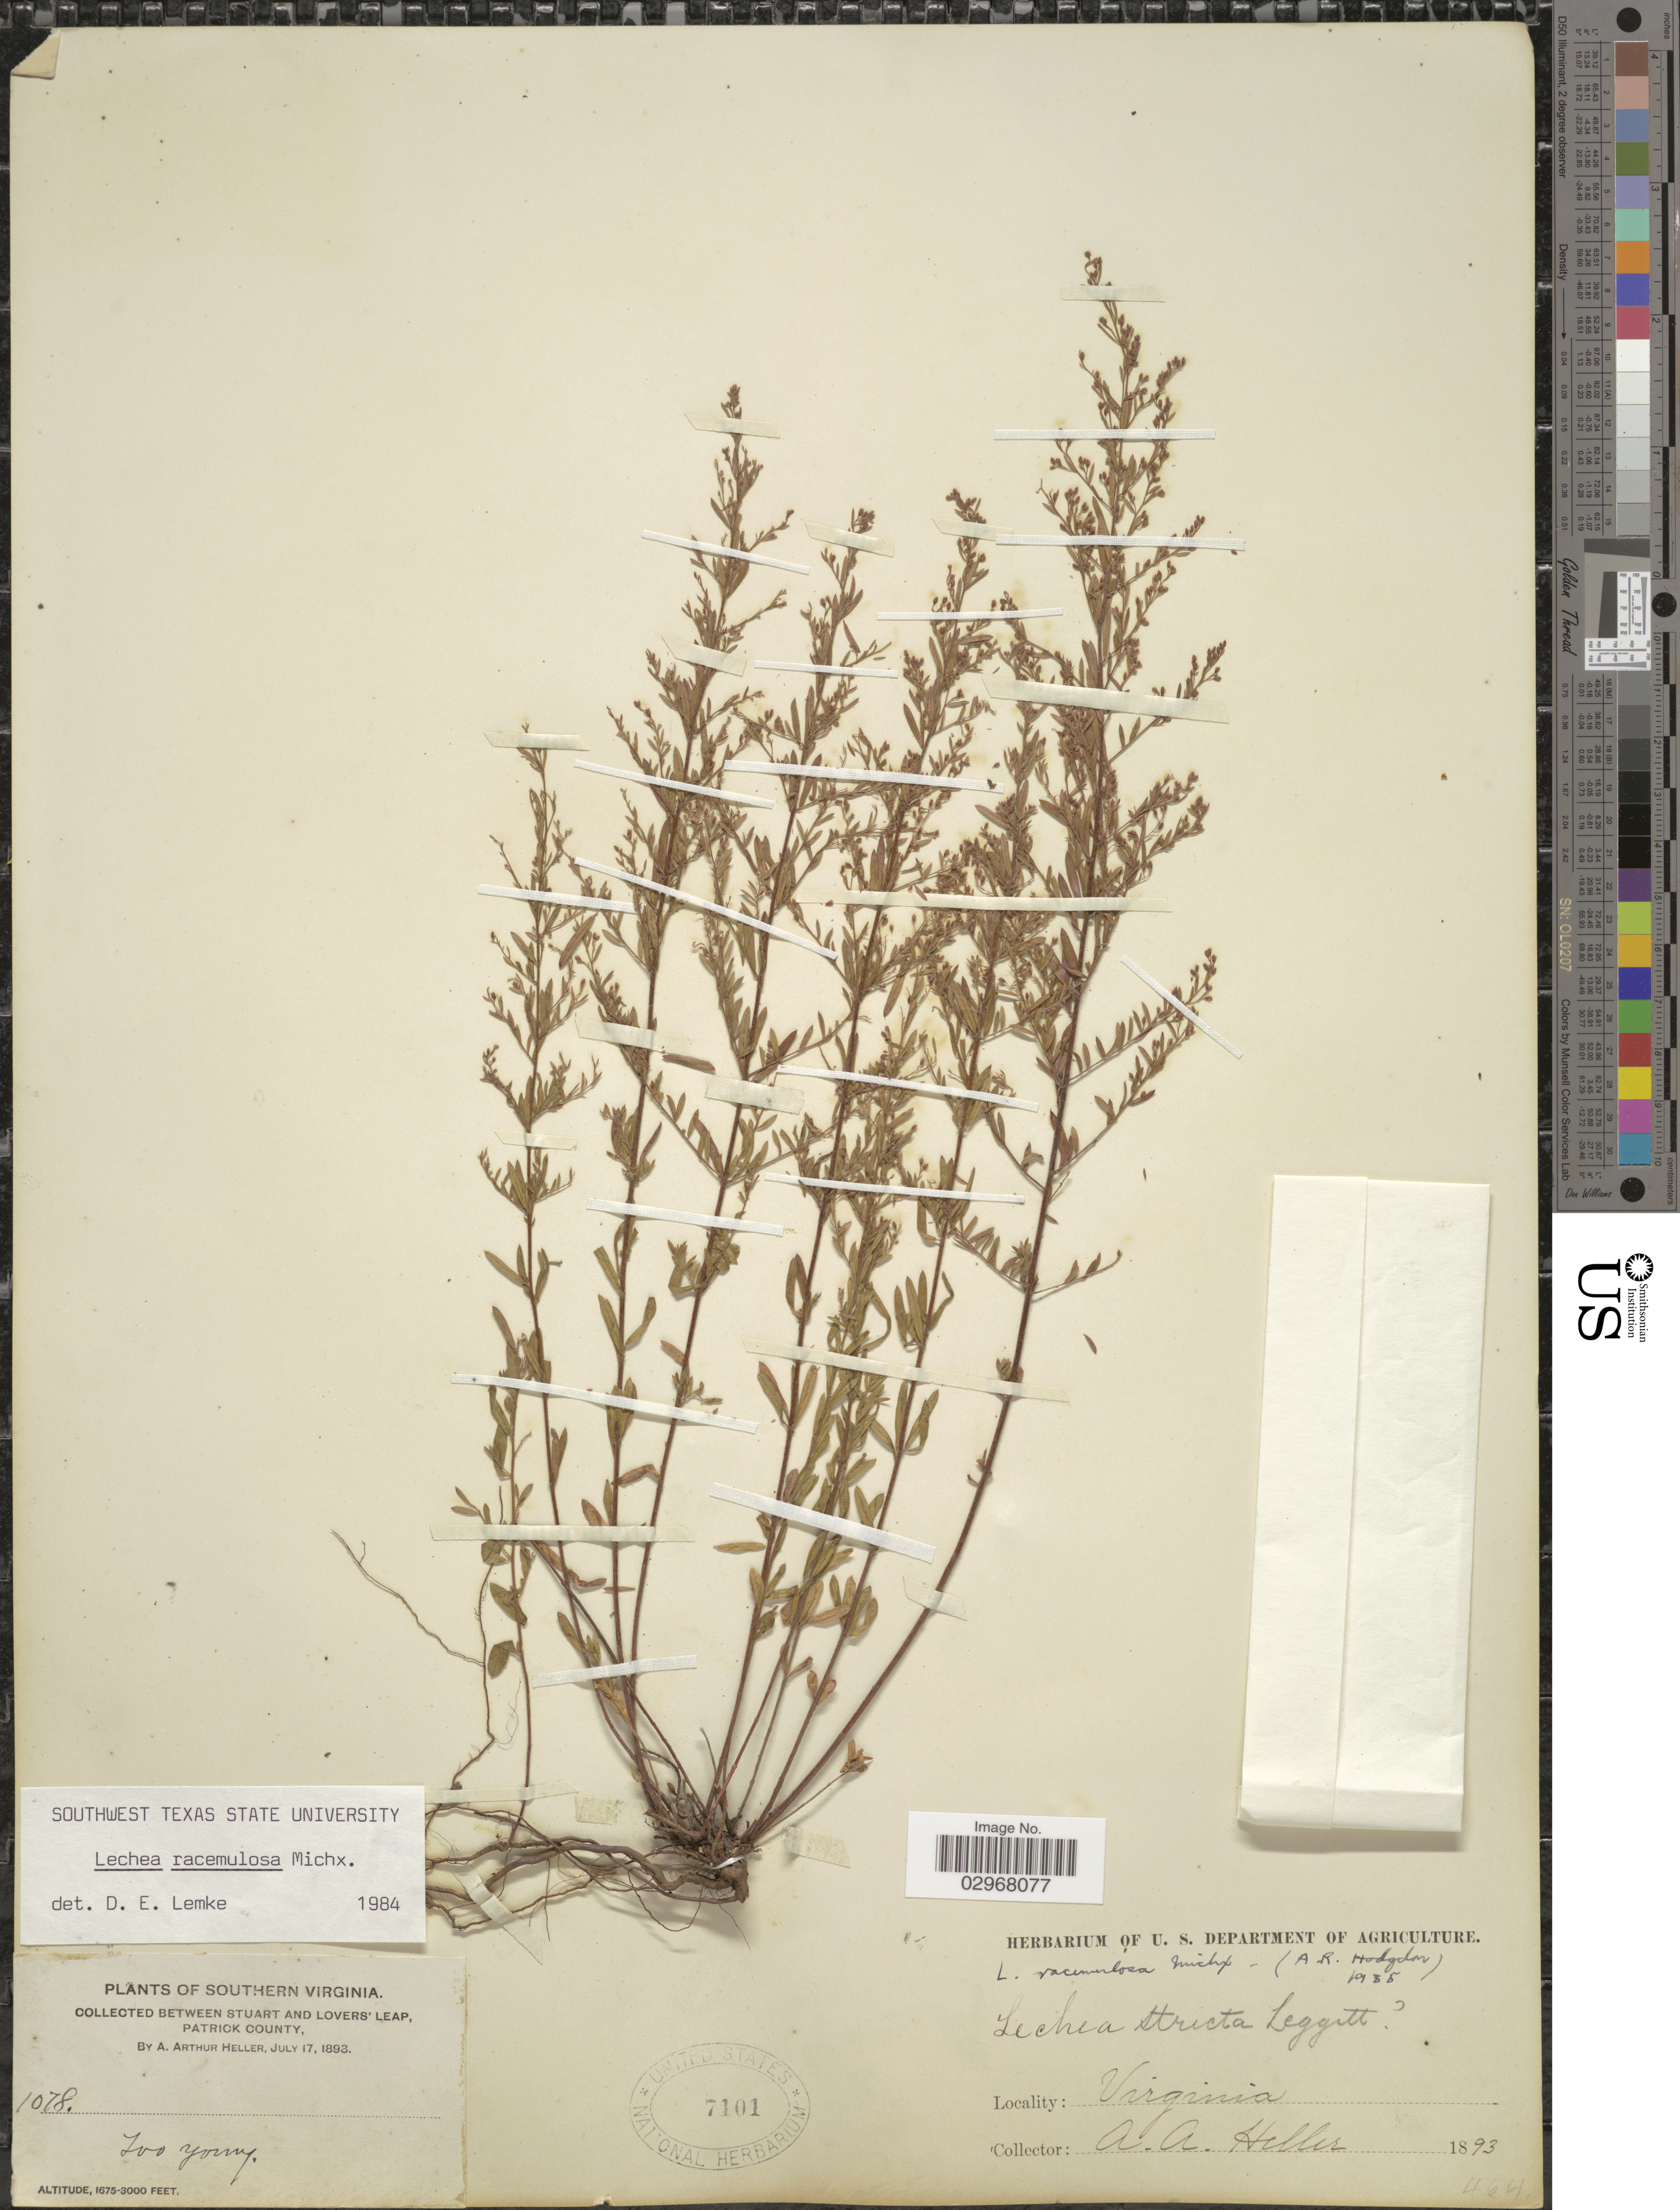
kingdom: Plantae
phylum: Tracheophyta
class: Magnoliopsida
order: Malvales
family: Cistaceae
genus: Lechea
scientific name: Lechea racemulosa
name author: Michx.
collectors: A. A. Heller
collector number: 1078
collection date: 1893-07-17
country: United States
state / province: Virginia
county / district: Patrick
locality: Southern Virginia. Between Stuart and Lover's Leap, Patrick County.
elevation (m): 511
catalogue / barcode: US 7101